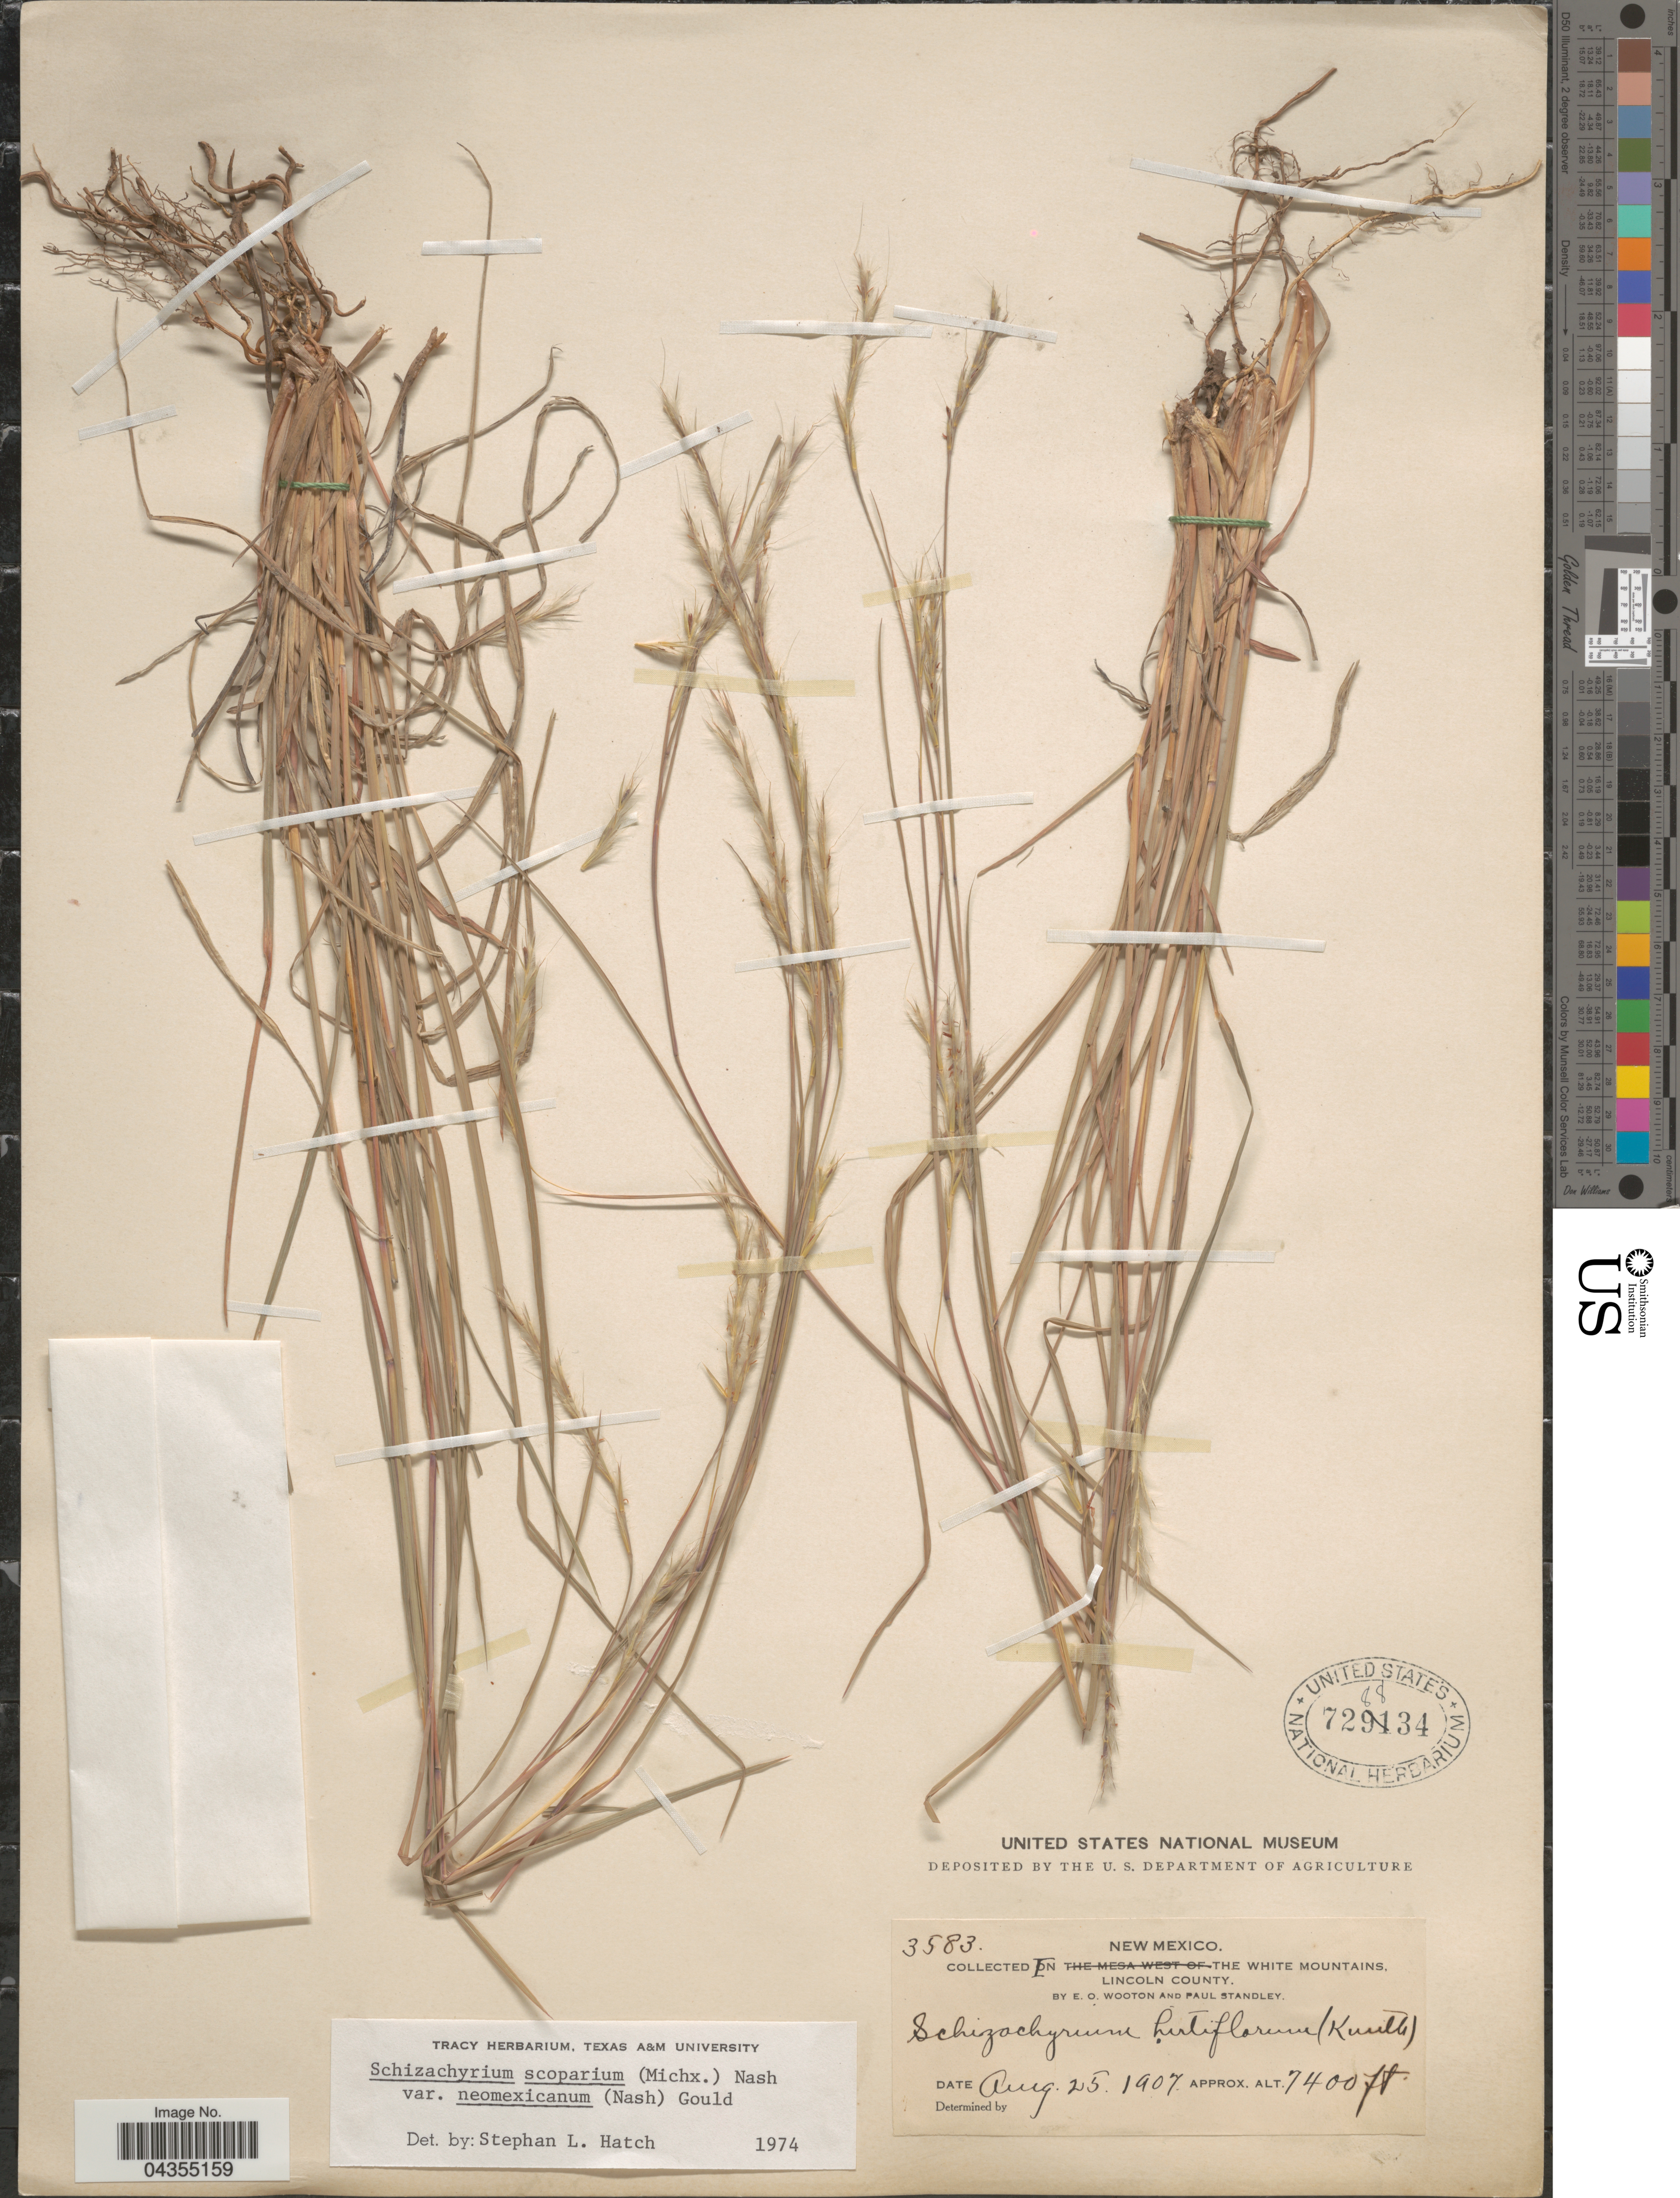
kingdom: Plantae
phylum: Tracheophyta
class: Liliopsida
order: Poales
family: Poaceae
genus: Schizachyrium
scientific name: Schizachyrium scoparium var. neomexicanum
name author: (Nash) Gould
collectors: E. O. Wooton & P. C. Standley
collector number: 3583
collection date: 1907-08-25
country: United States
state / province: New Mexico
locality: The White Mountains. Lincoln County.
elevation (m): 2256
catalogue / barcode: US 728834